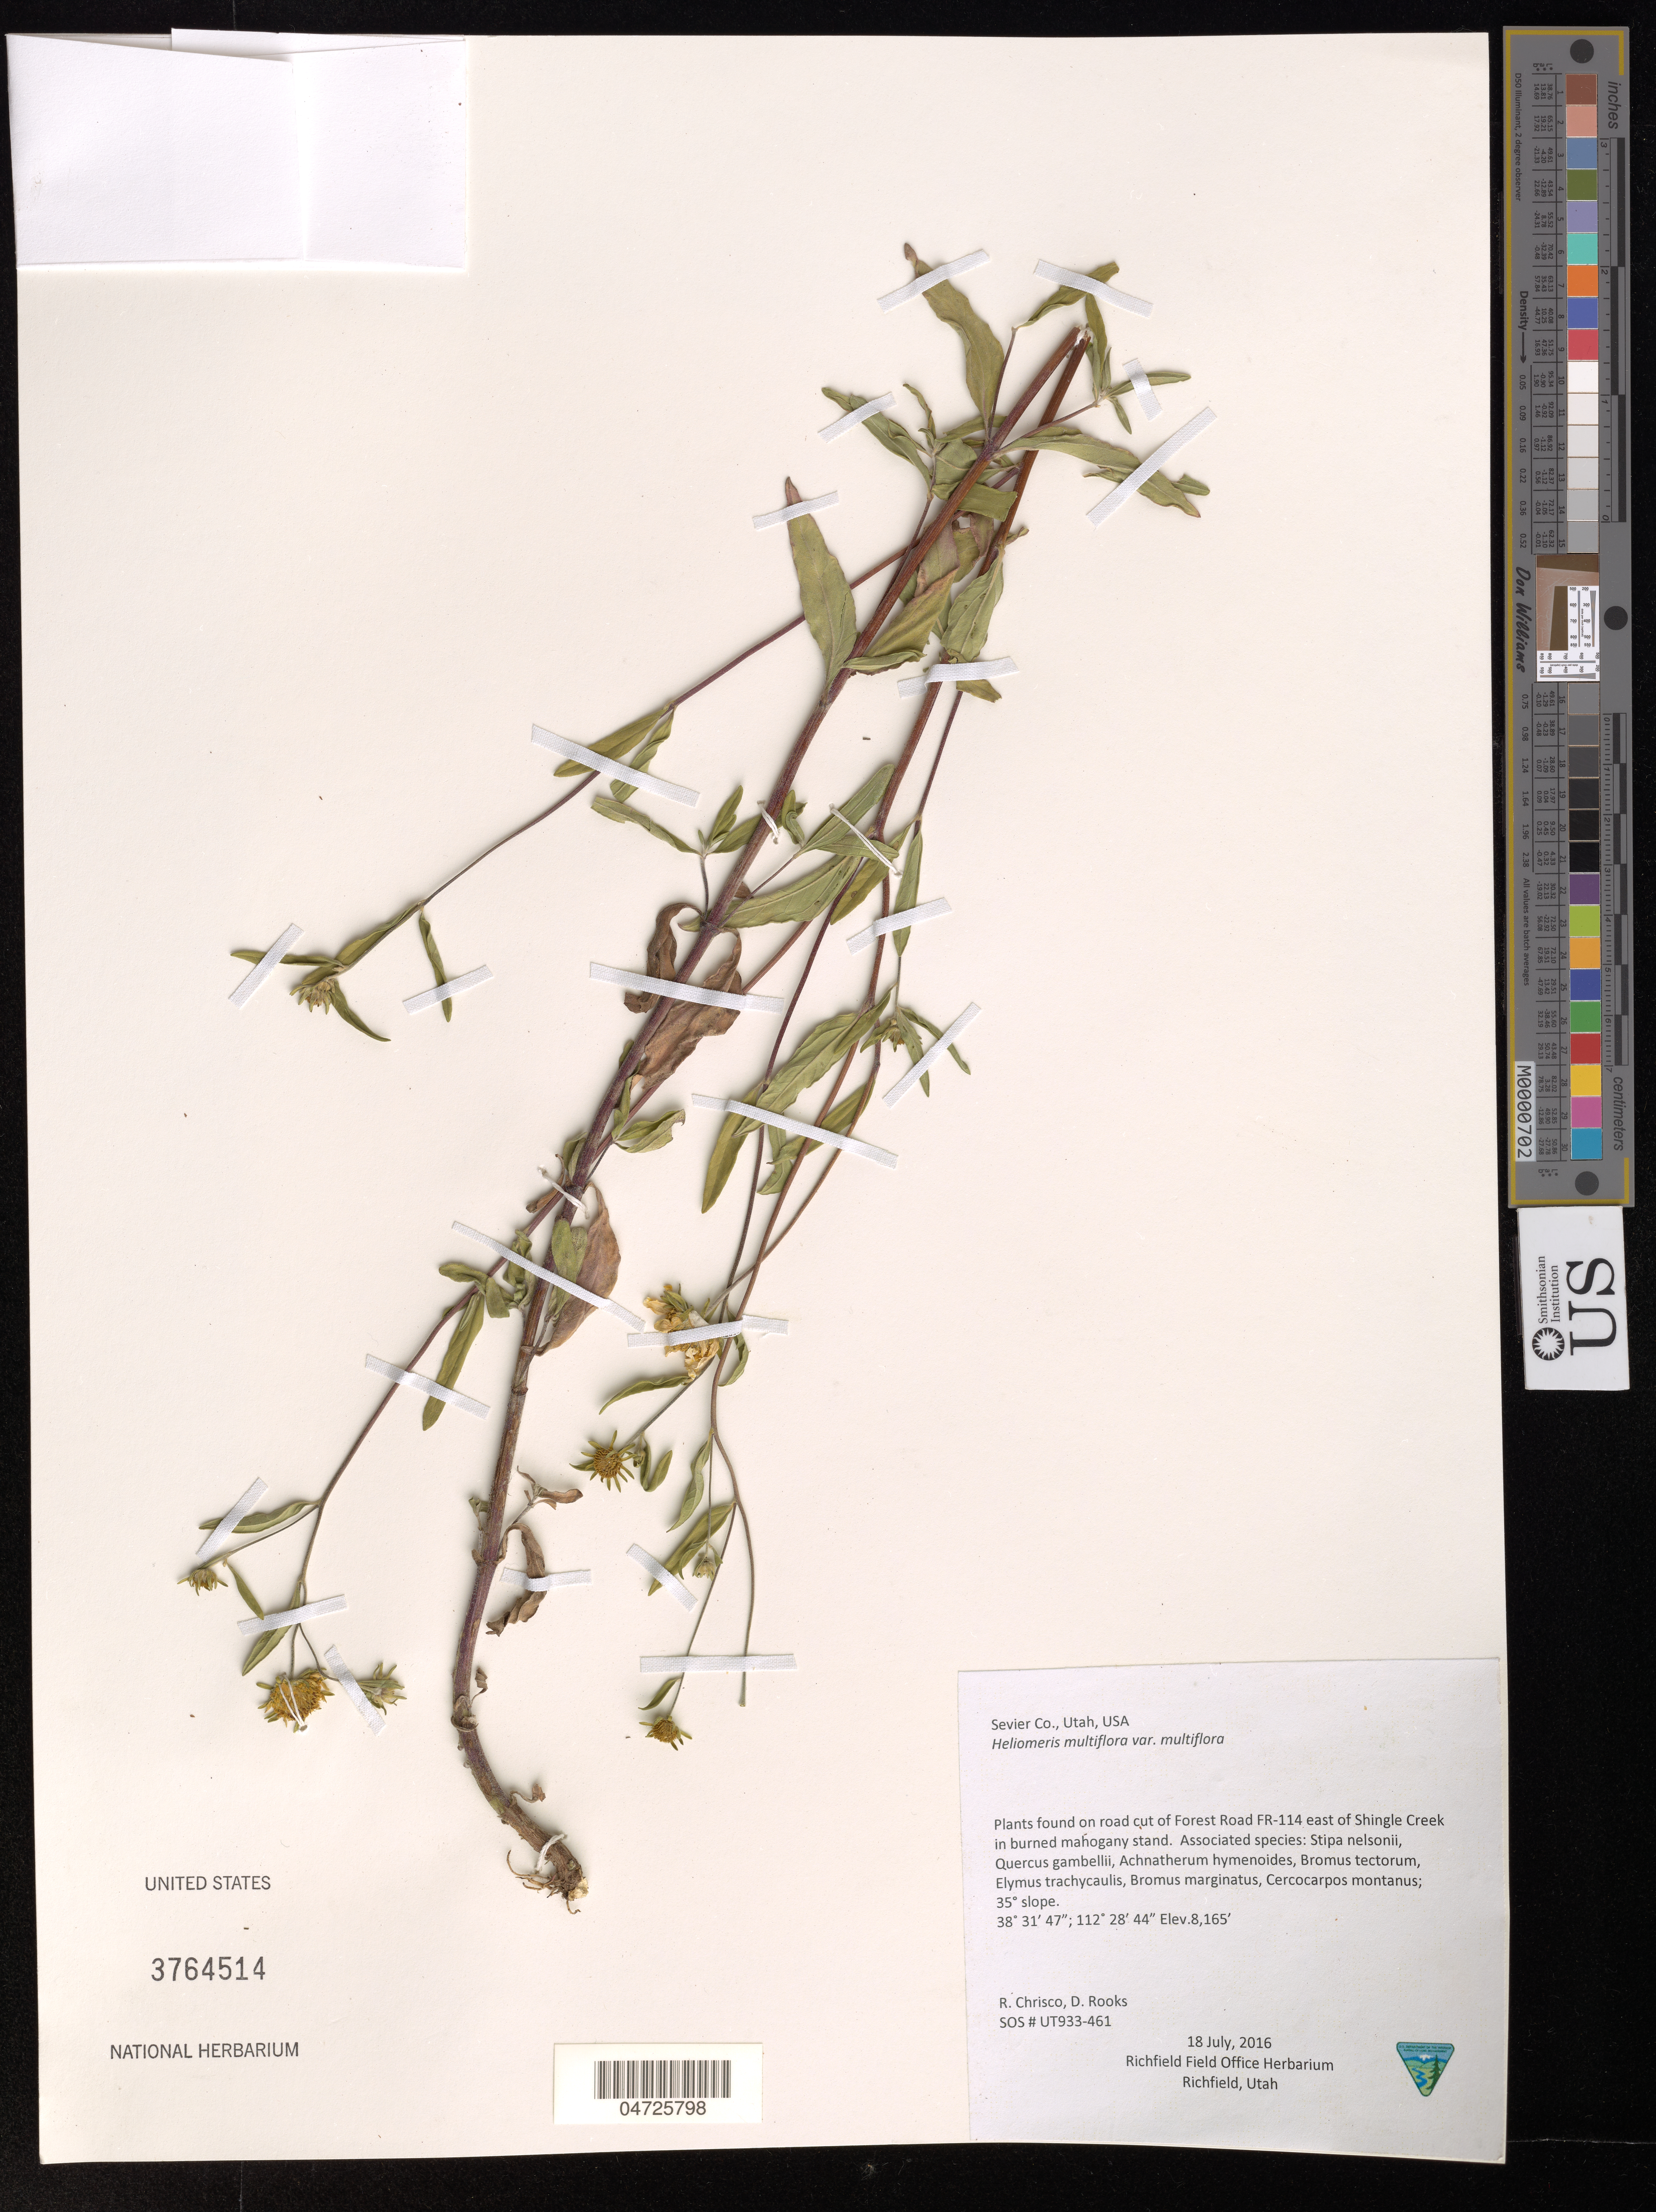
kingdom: Plantae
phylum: Tracheophyta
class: Magnoliopsida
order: Asterales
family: Asteraceae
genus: Heliomeris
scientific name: Heliomeris multiflora var. multiflora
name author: Nutt.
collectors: R. Chrisco & D. Rooks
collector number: UT933-461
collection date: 2016-07-18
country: United States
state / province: Utah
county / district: Sevier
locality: Sevier Co. Plants found on road cut of Forest Road FR-114 east of Shingle Creek.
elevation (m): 2489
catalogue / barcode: US 3764514